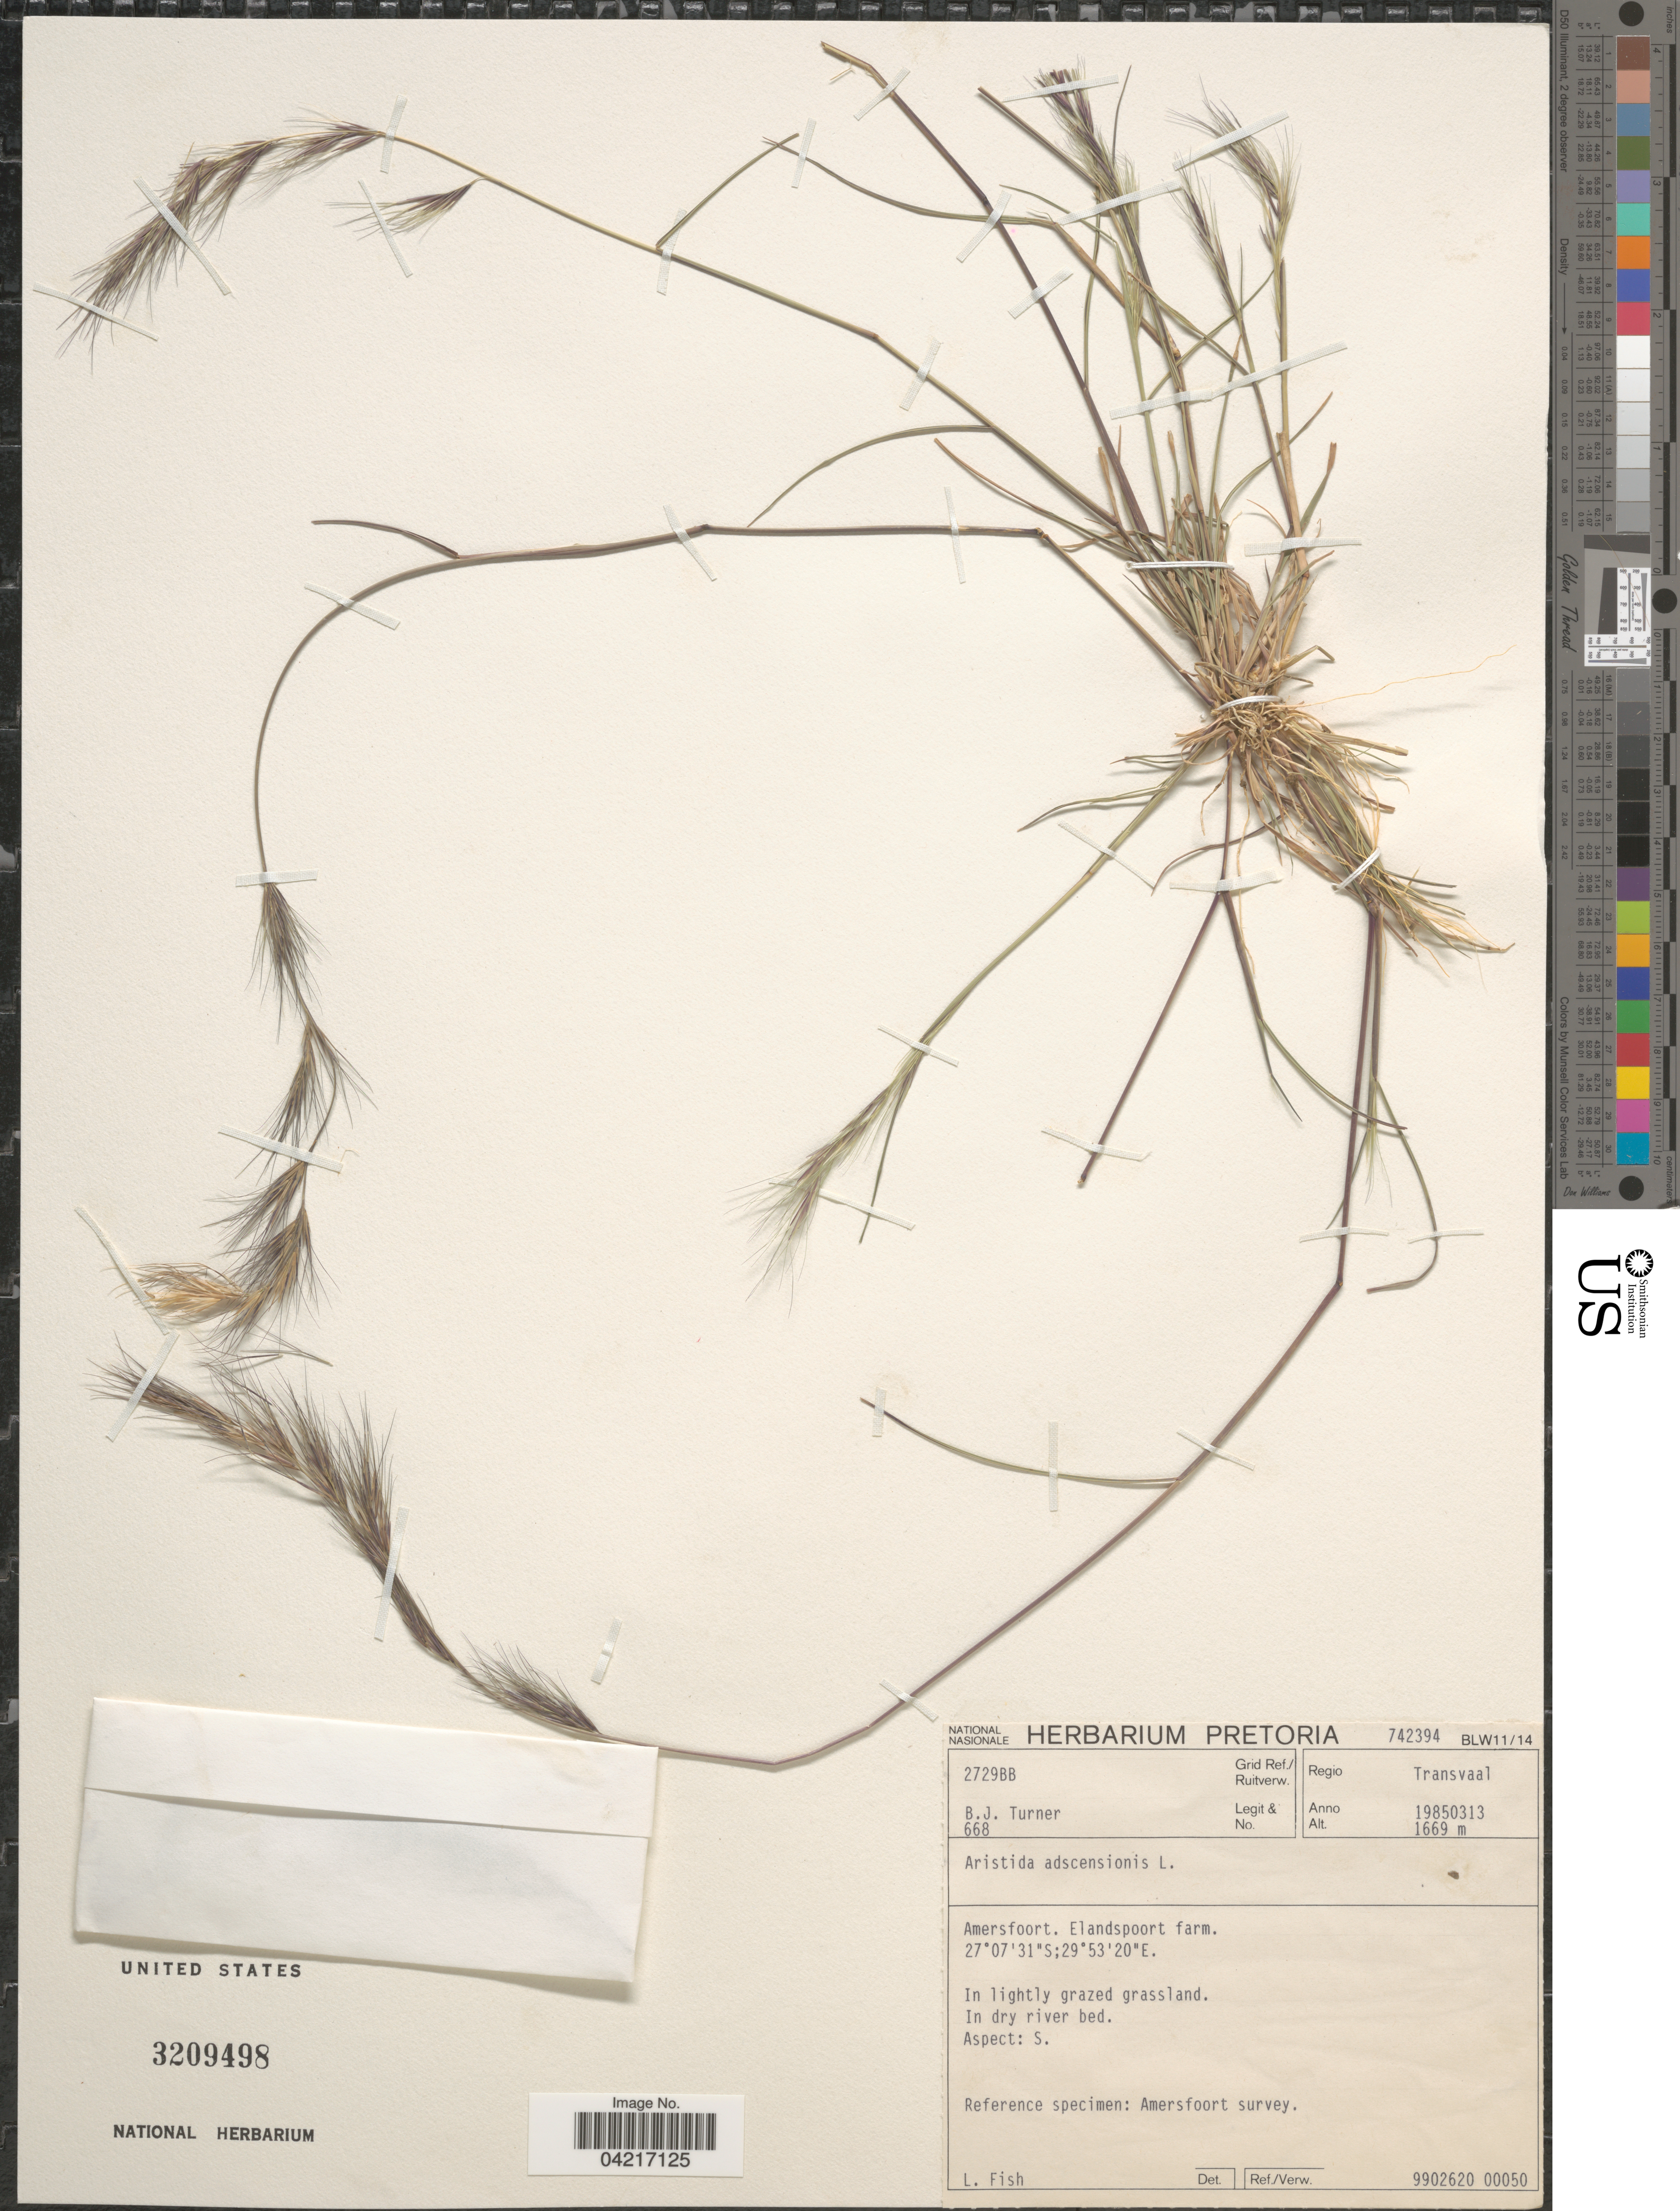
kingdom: Plantae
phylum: Tracheophyta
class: Liliopsida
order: Poales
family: Poaceae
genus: Aristida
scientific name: Aristida adscensionis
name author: L.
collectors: B. J. Turner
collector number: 668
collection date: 1985-03-13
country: South Africa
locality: Grid Ref./Ruitverw. 2729BB. Regio Transvaal. Amersfoort. Elandspoort farm. In lightly grazed grassland. In dry river bed. Aspect: S. Reference specimen: Amersfoort survey.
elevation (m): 1669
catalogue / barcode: US 3209498